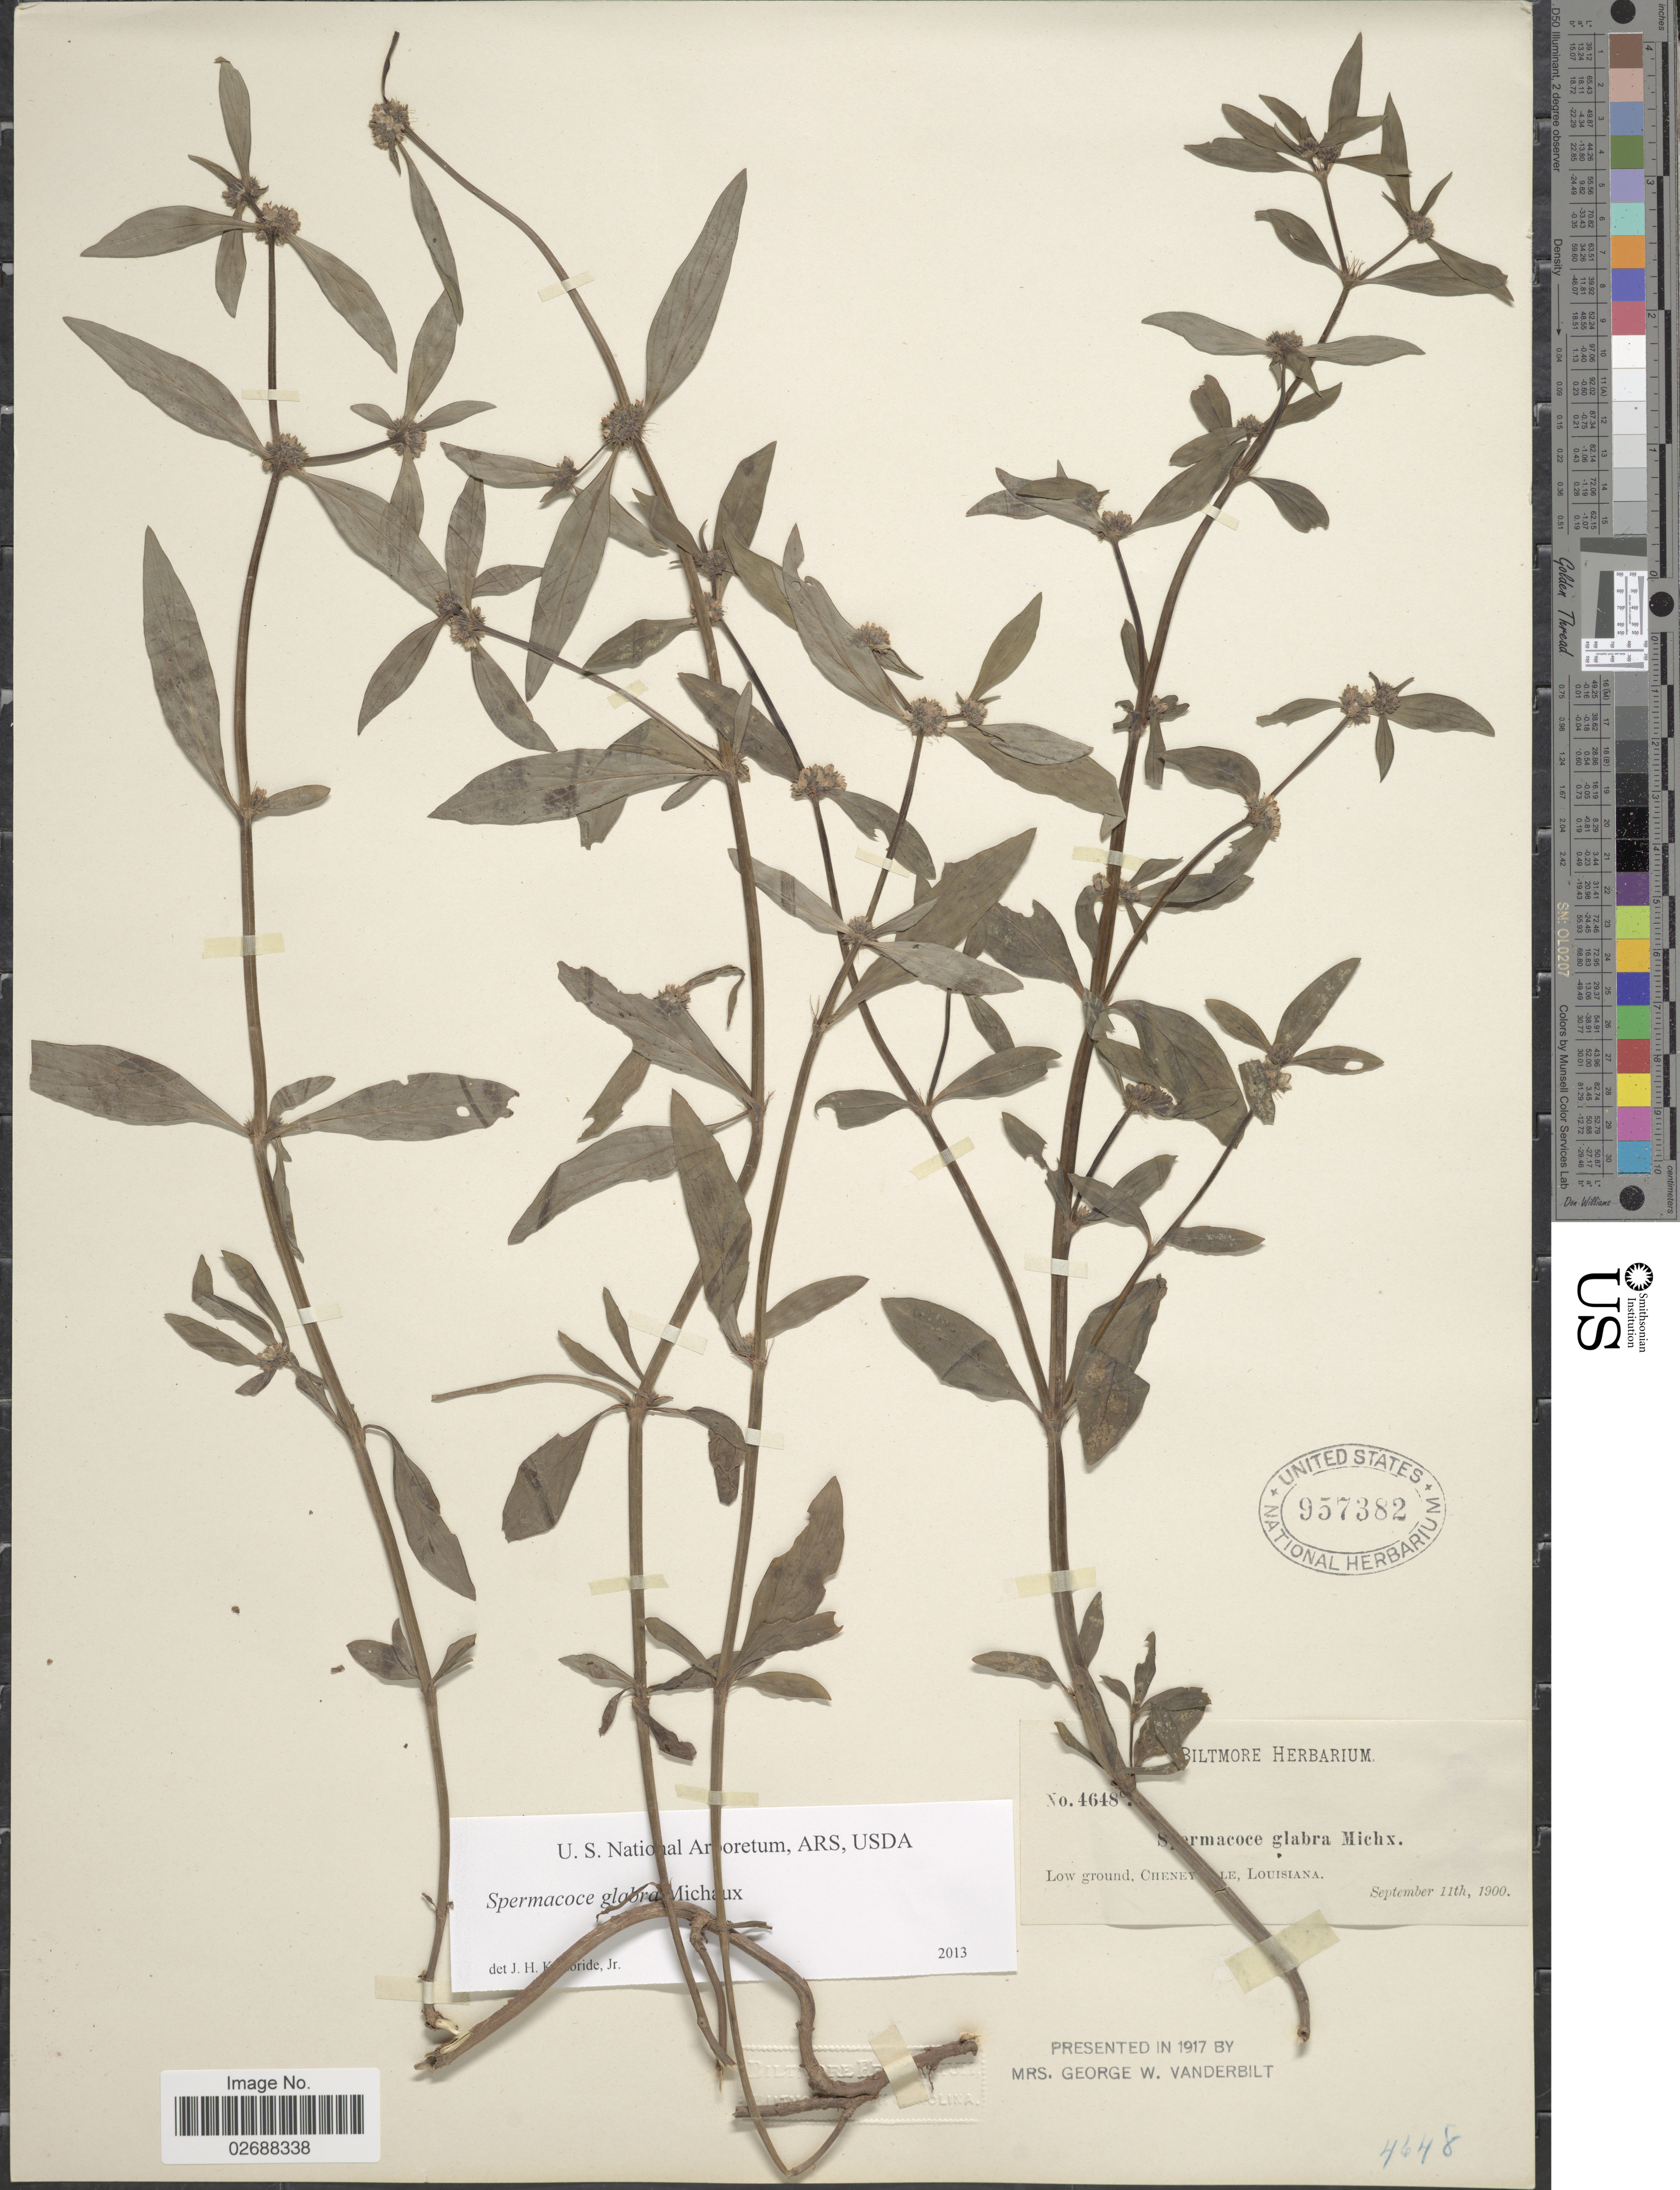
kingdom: Plantae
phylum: Tracheophyta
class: Magnoliopsida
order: Gentianales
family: Rubiaceae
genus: Spermacoce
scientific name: Spermacoce glabra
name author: Michx.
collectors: ex herb. Biltmore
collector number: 4648!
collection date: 1900-09-11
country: United States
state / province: Louisiana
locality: Cheneyville.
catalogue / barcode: US 957382